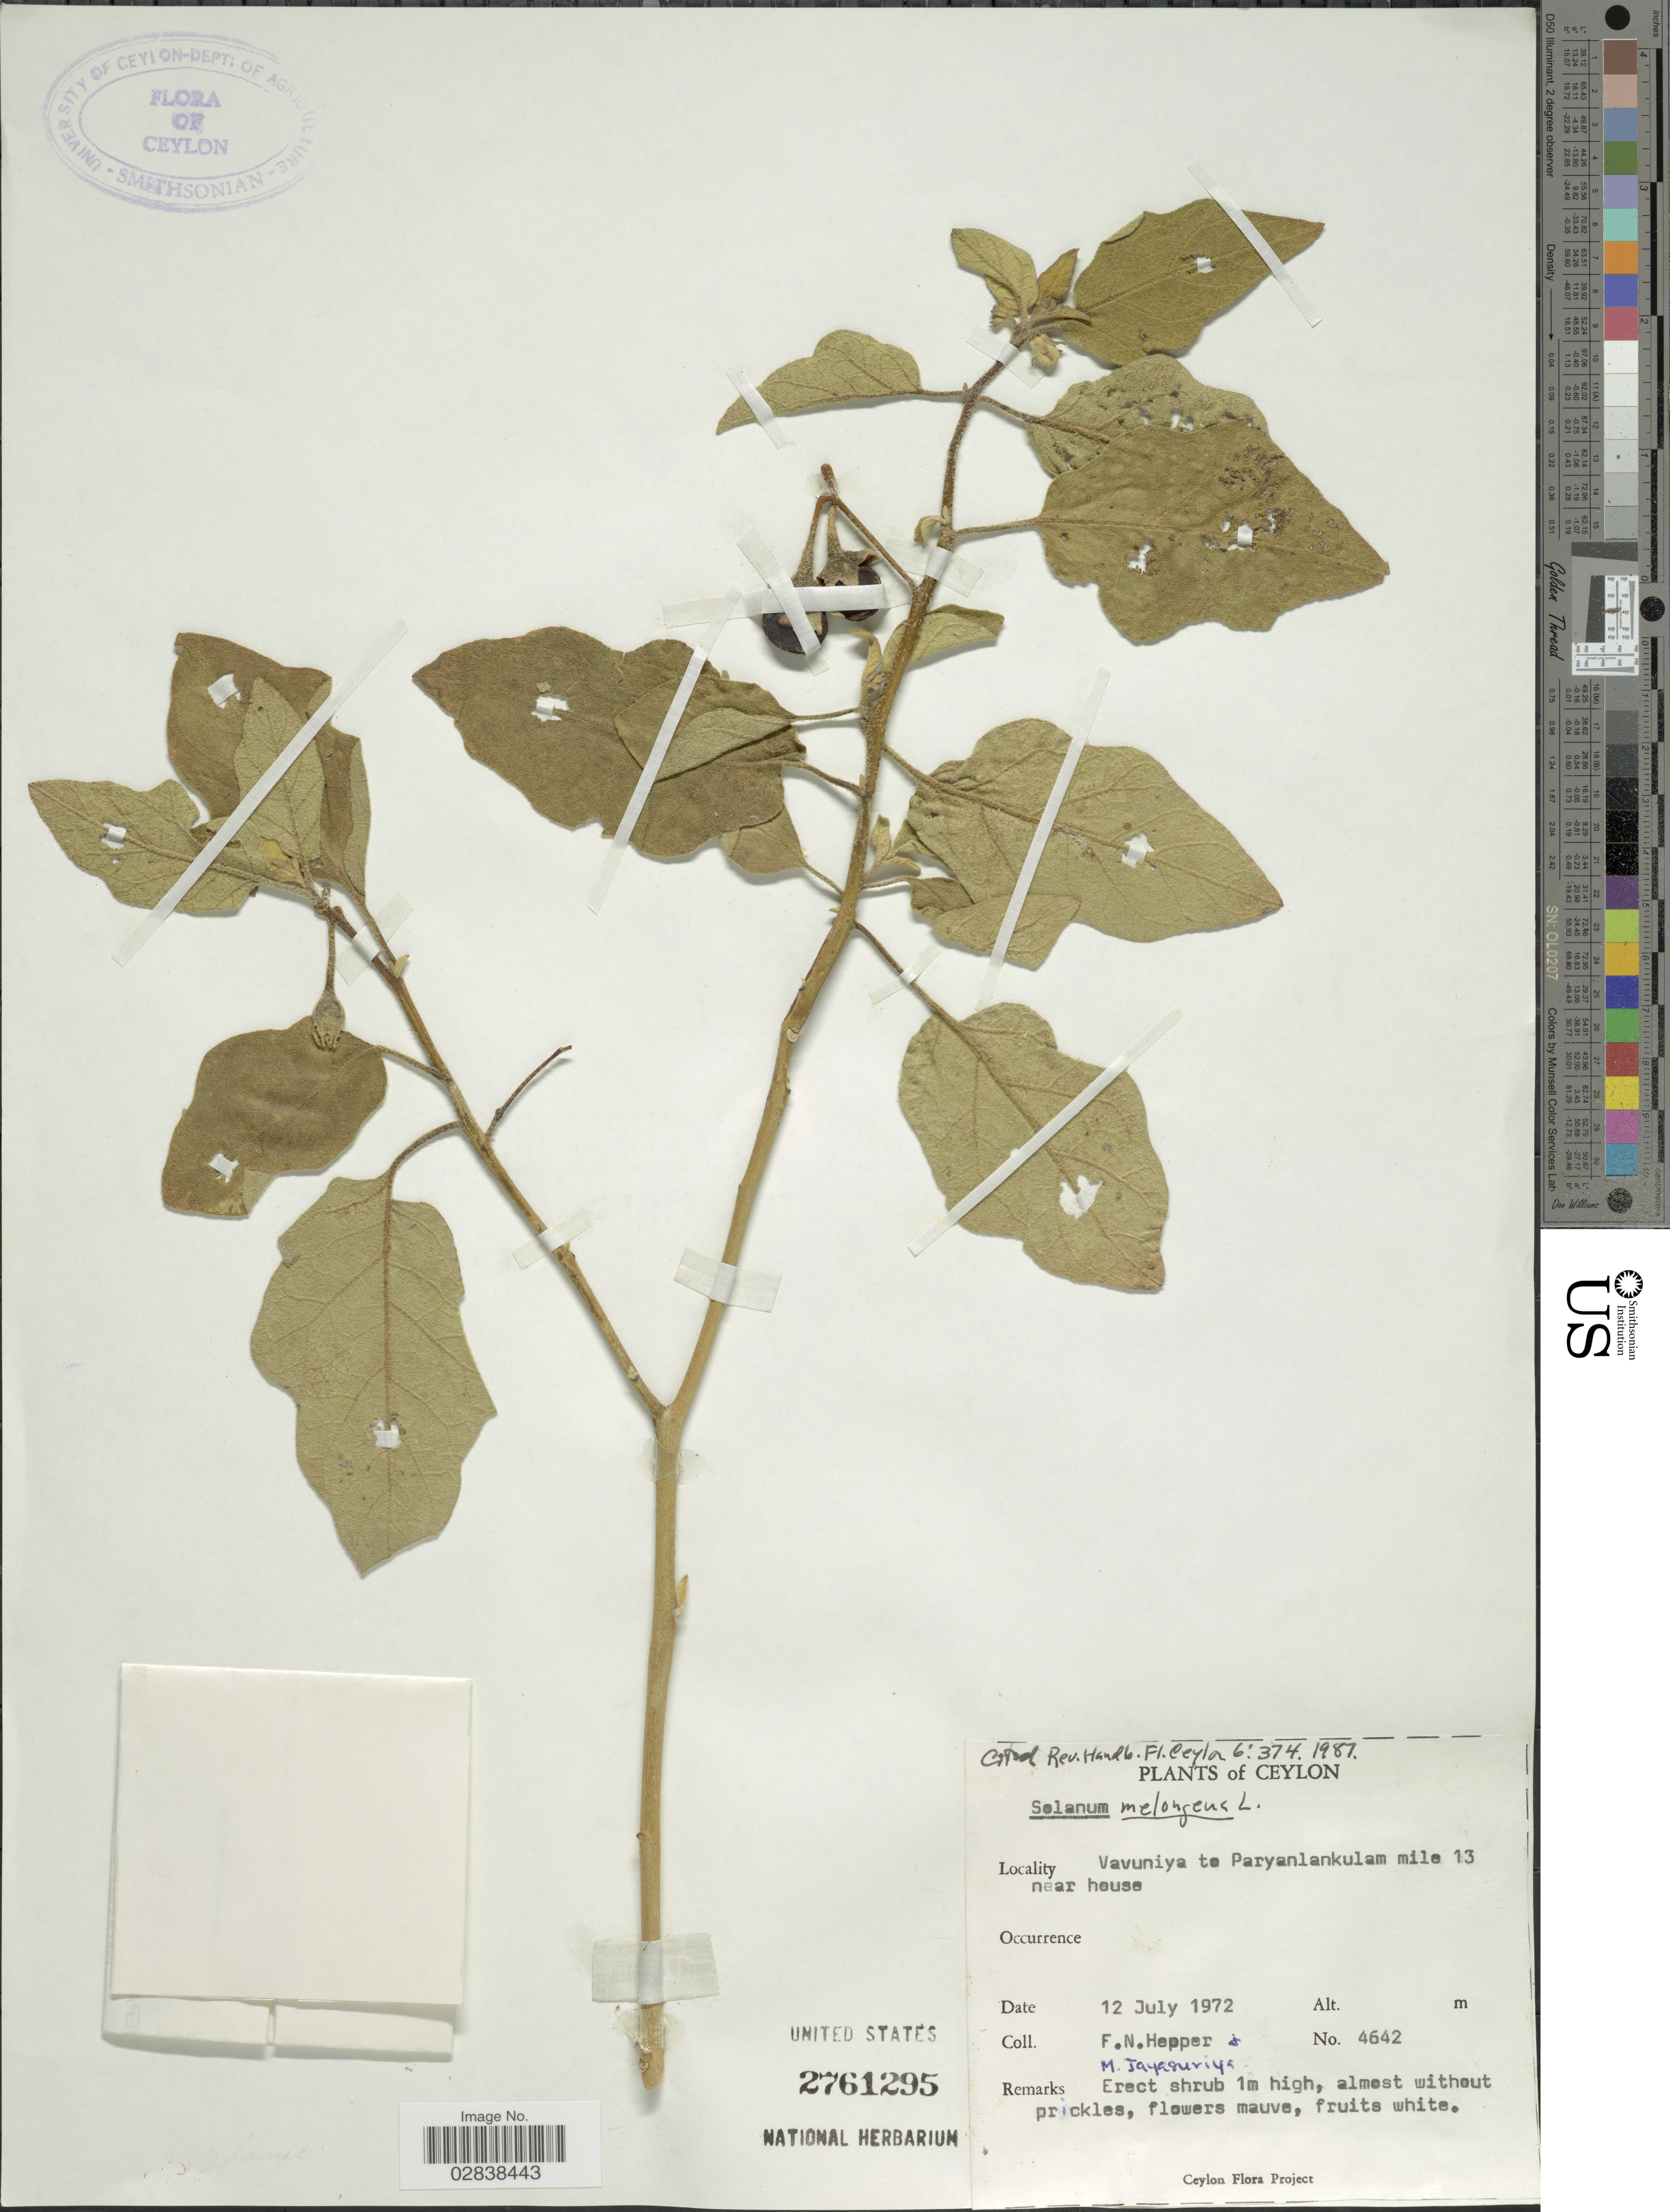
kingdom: Plantae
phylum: Tracheophyta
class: Magnoliopsida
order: Solanales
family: Solanaceae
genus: Solanum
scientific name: Solanum melongena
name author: L.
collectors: F. Hepper & M. Jayasuriya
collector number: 4642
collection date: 1972-07-12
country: Sri Lanka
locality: Ceylon, Vavuniya to Paryanlankulam mile 13 near house.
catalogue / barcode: US 2761295